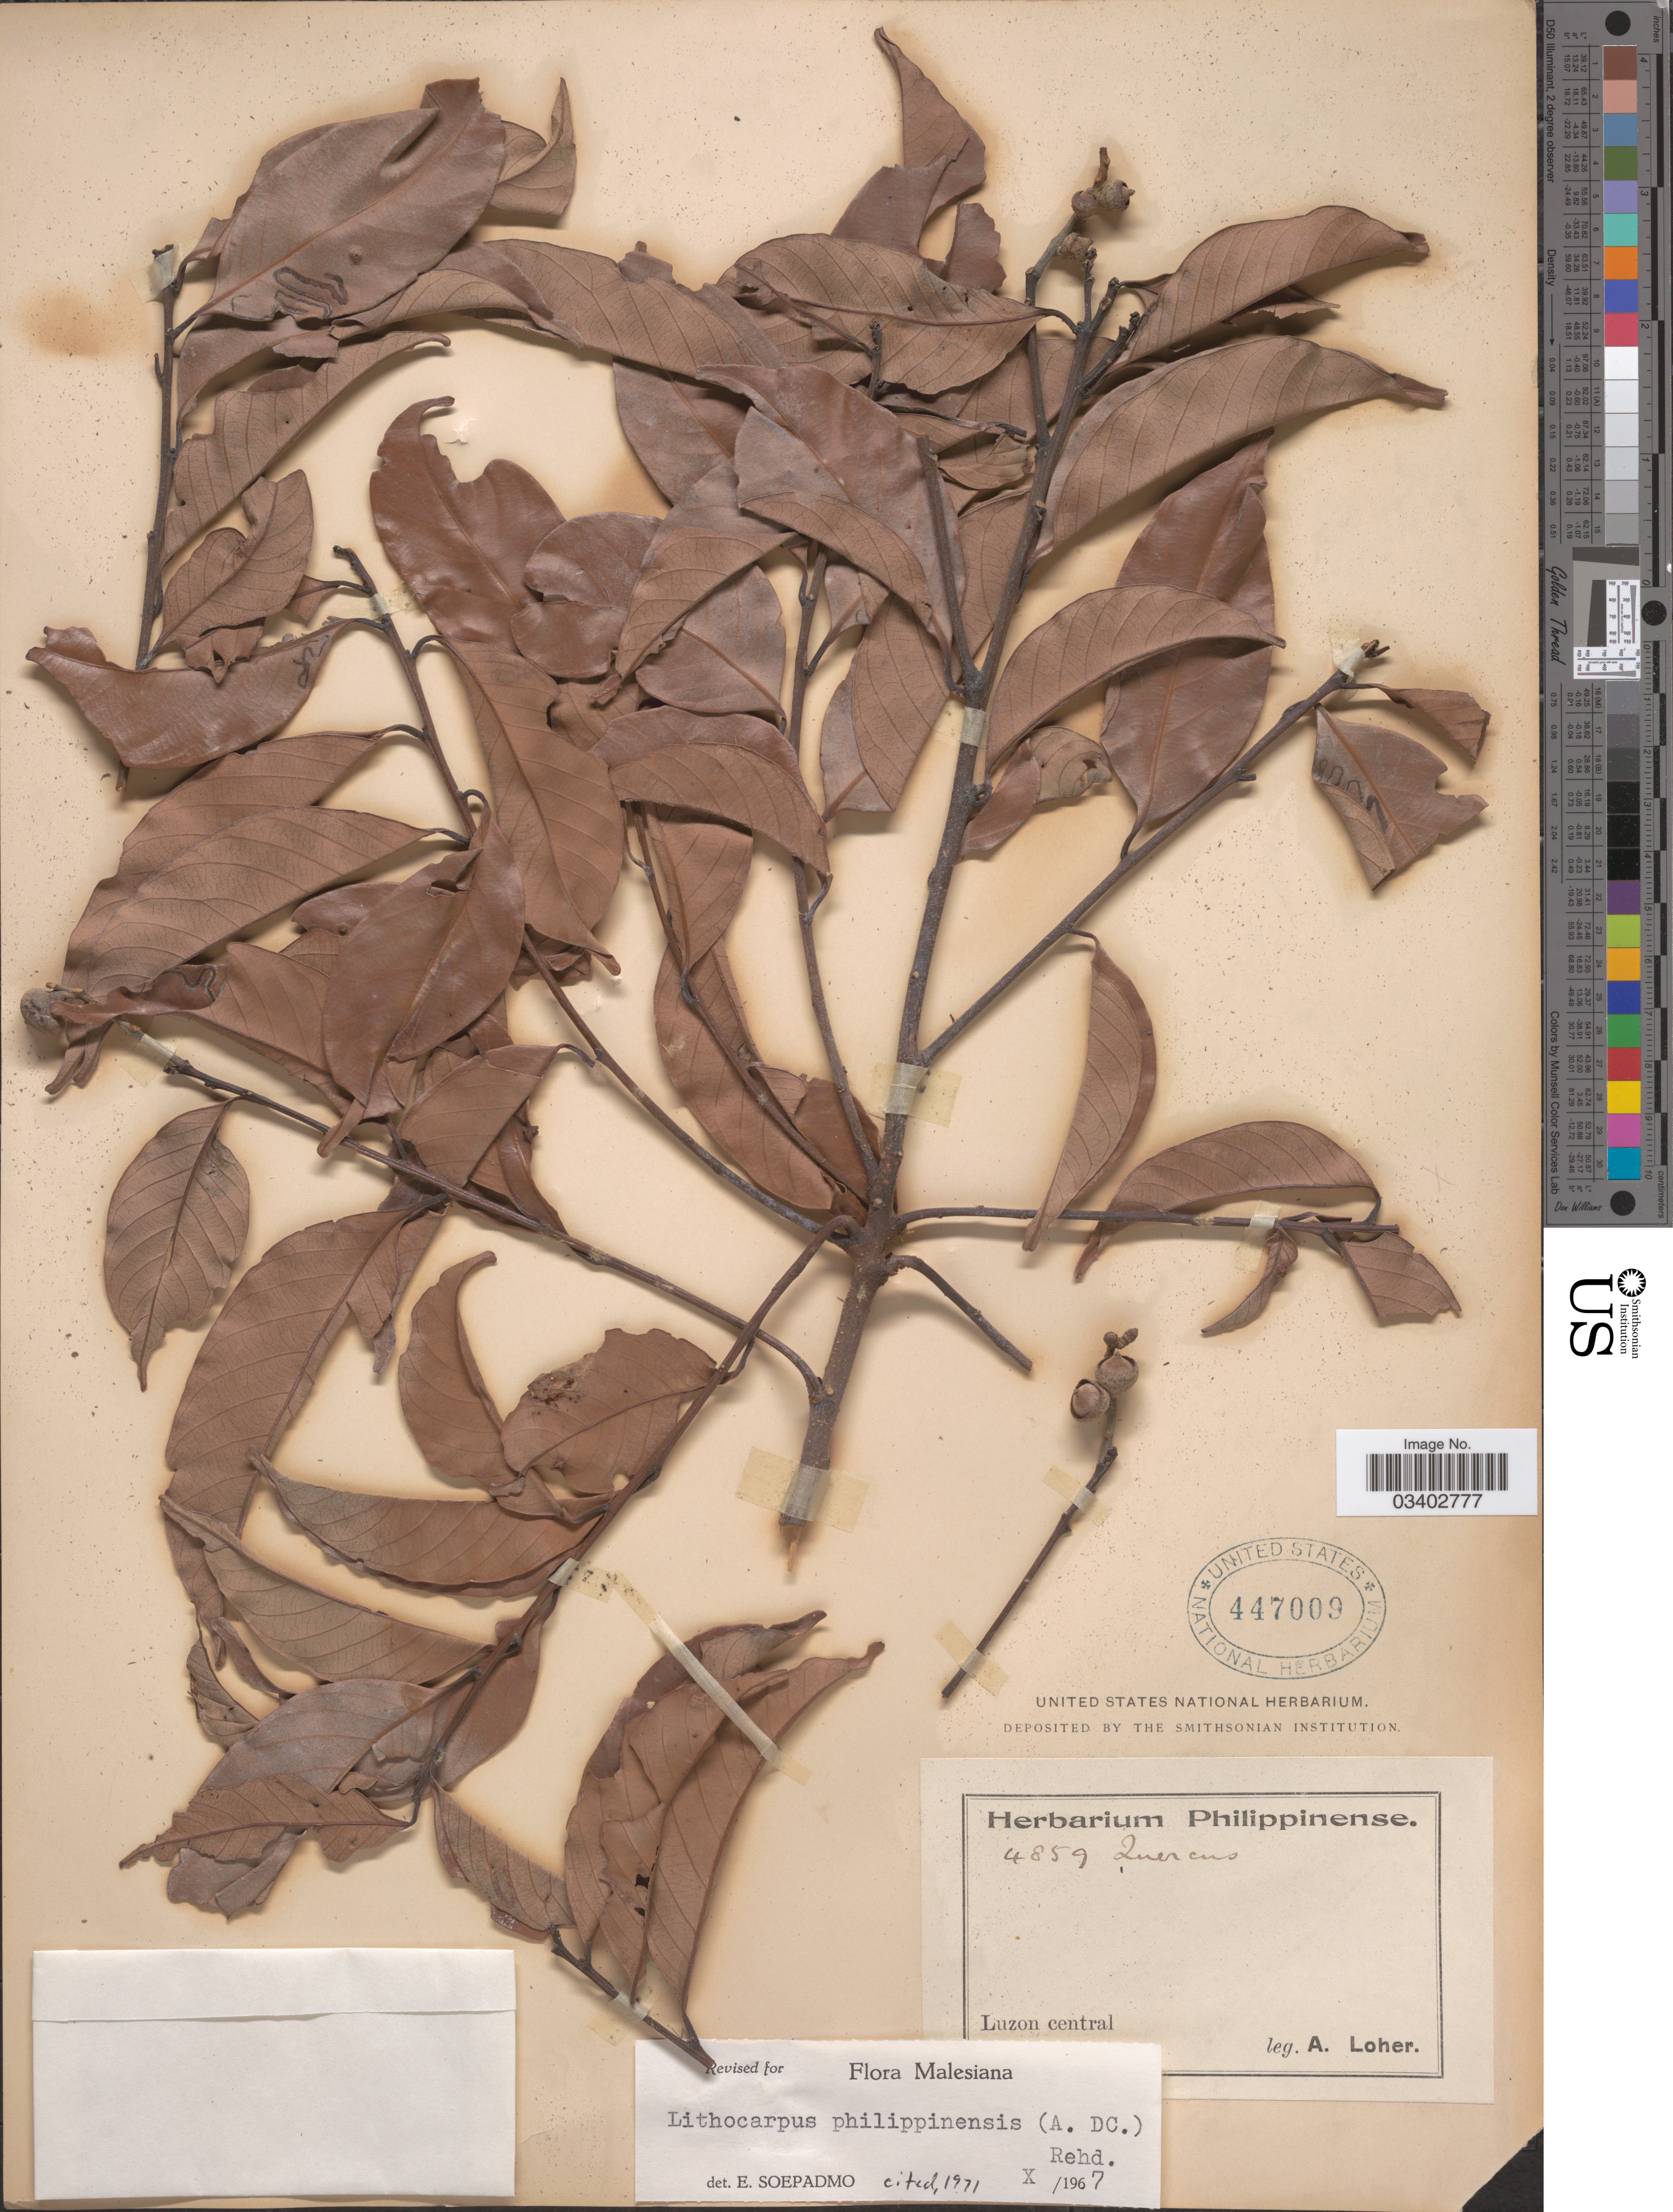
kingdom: Plantae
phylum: Tracheophyta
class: Magnoliopsida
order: Fagales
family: Fagaceae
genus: Lithocarpus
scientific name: Lithocarpus philippinensis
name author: (A. DC.) Rehder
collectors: A. Loher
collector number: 4859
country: Philippines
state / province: Central Luzon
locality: Luzon central.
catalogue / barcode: US 447009